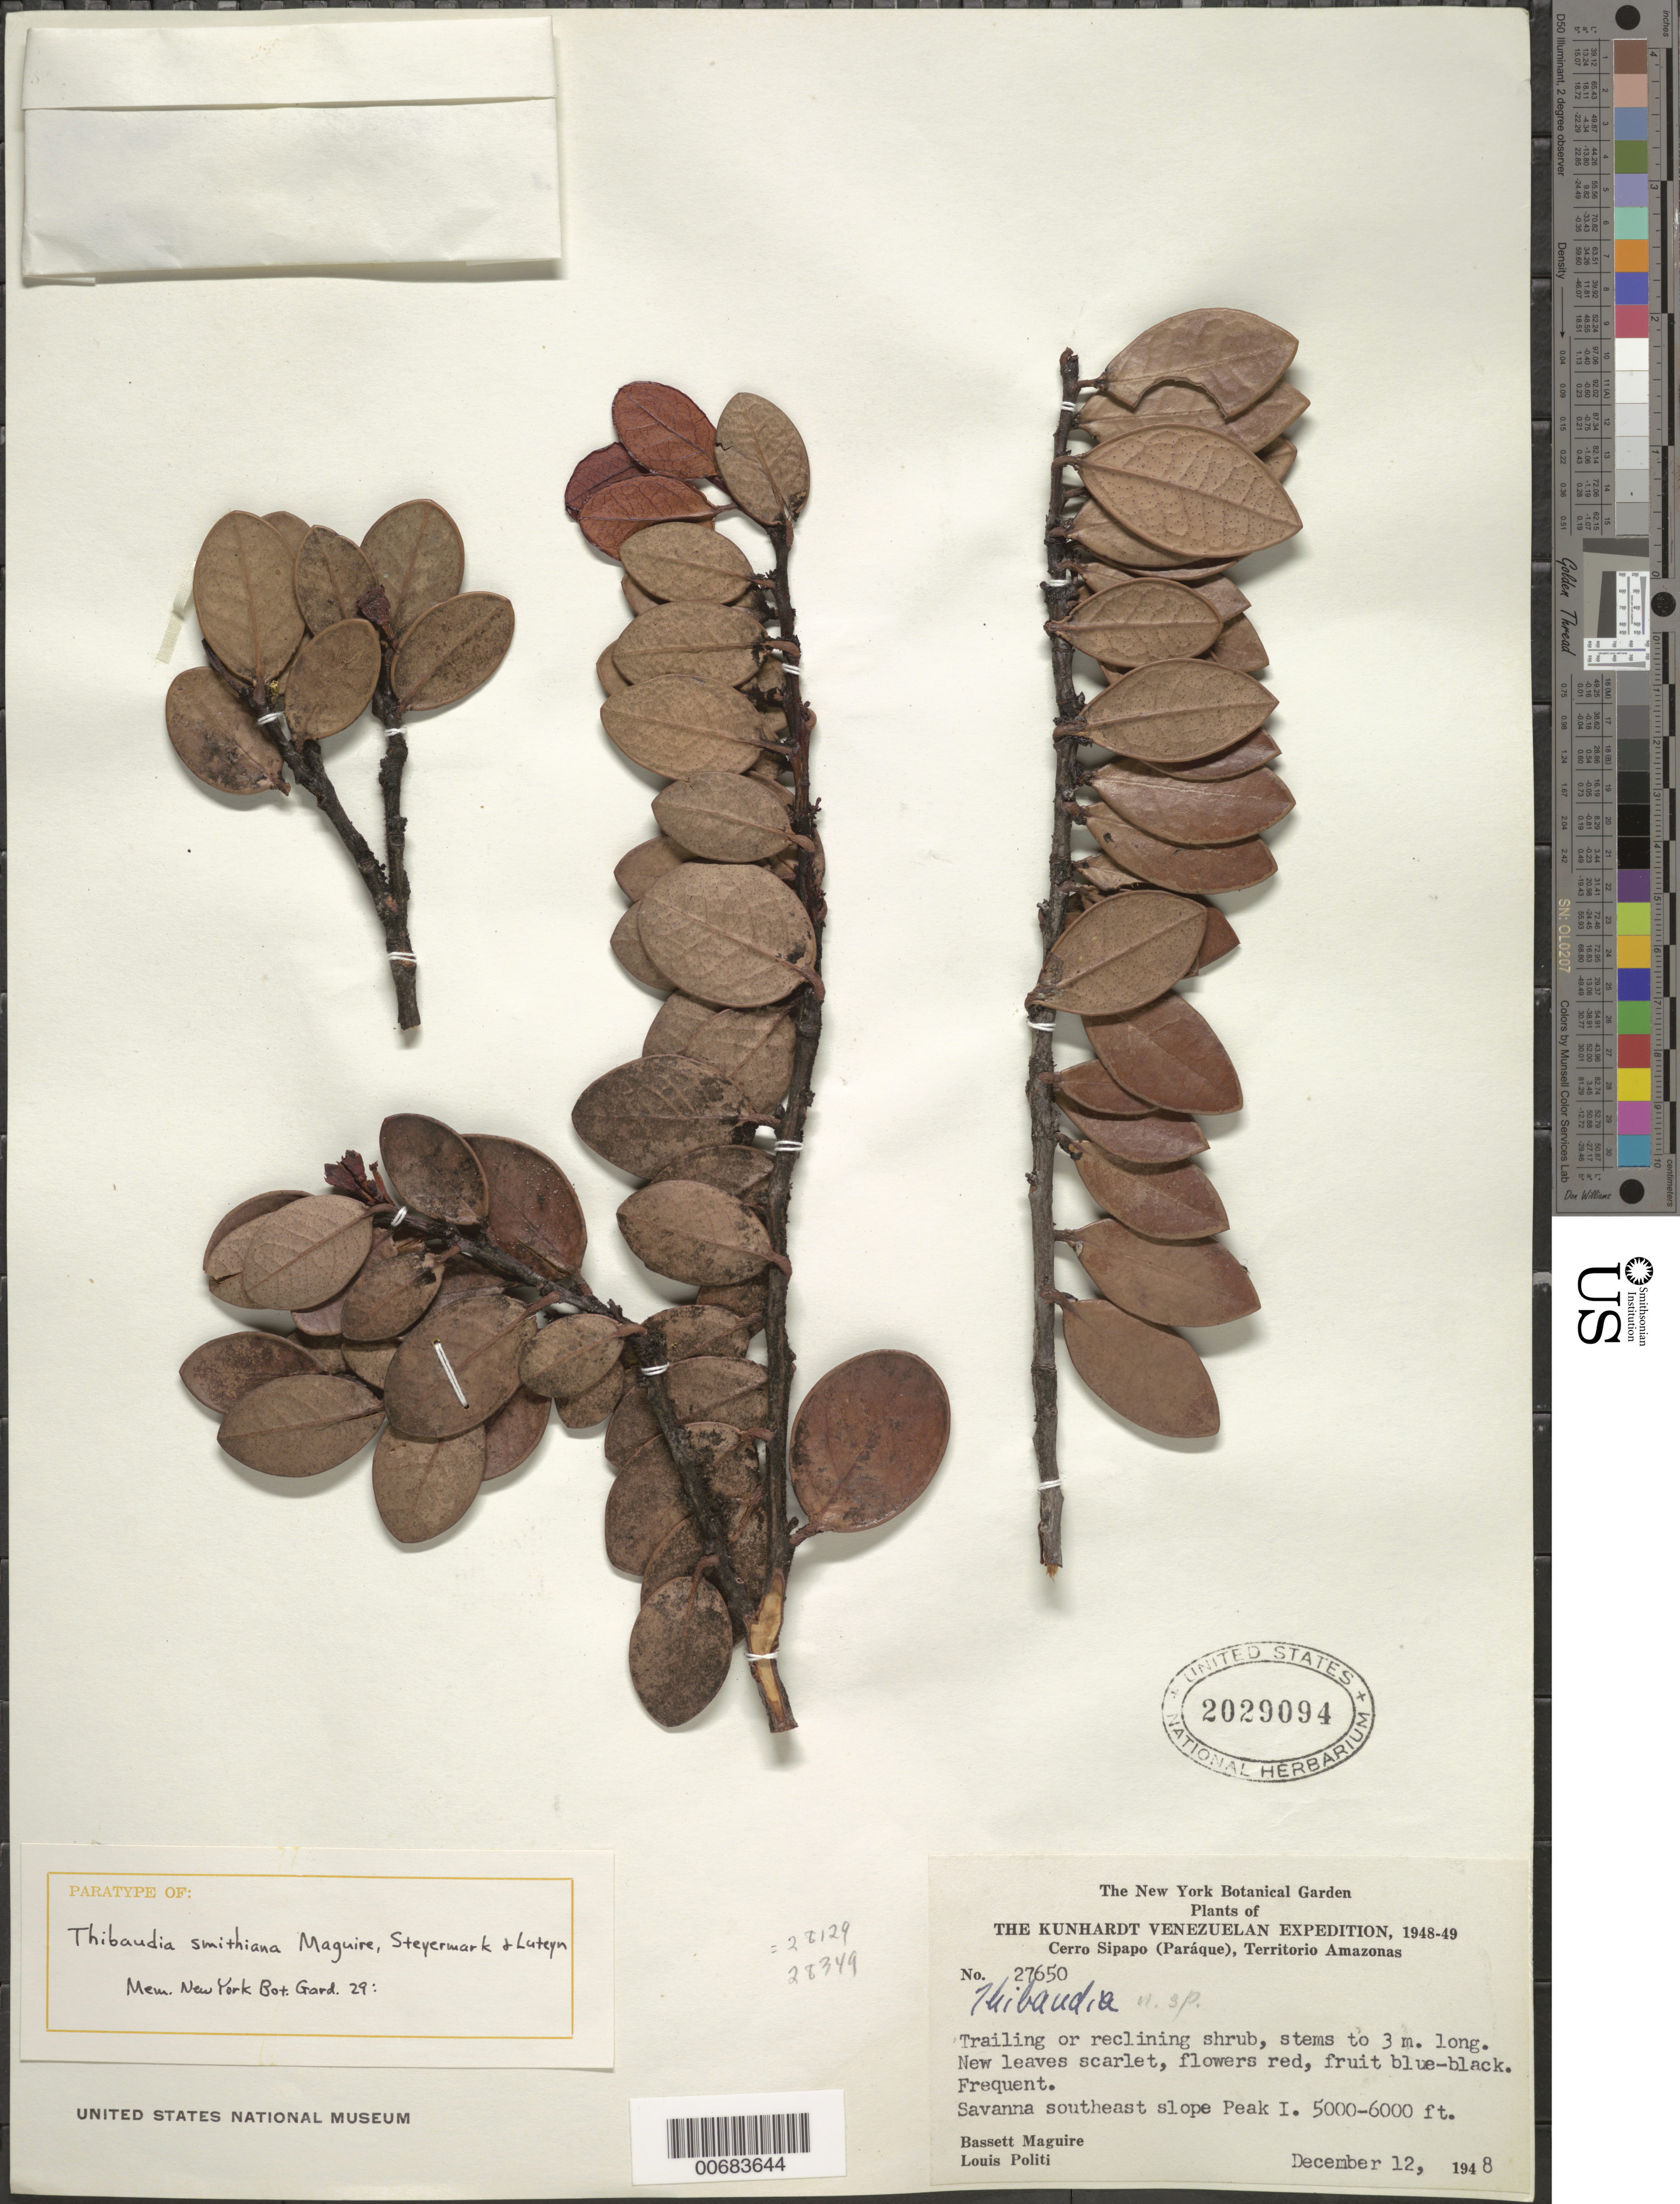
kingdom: Plantae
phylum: Tracheophyta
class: Magnoliopsida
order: Ericales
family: Ericaceae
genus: Thibaudia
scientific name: Thibaudia smithiana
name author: Maguire et al.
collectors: B. Maguire & L. Politi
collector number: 27650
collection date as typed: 12-Dec-48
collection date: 1948-12-12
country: Venezuela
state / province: Amazonas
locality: Cerro Sipapo (Paráque), North Peak I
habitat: Savanna SE slope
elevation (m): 1500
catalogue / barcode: US 2029094